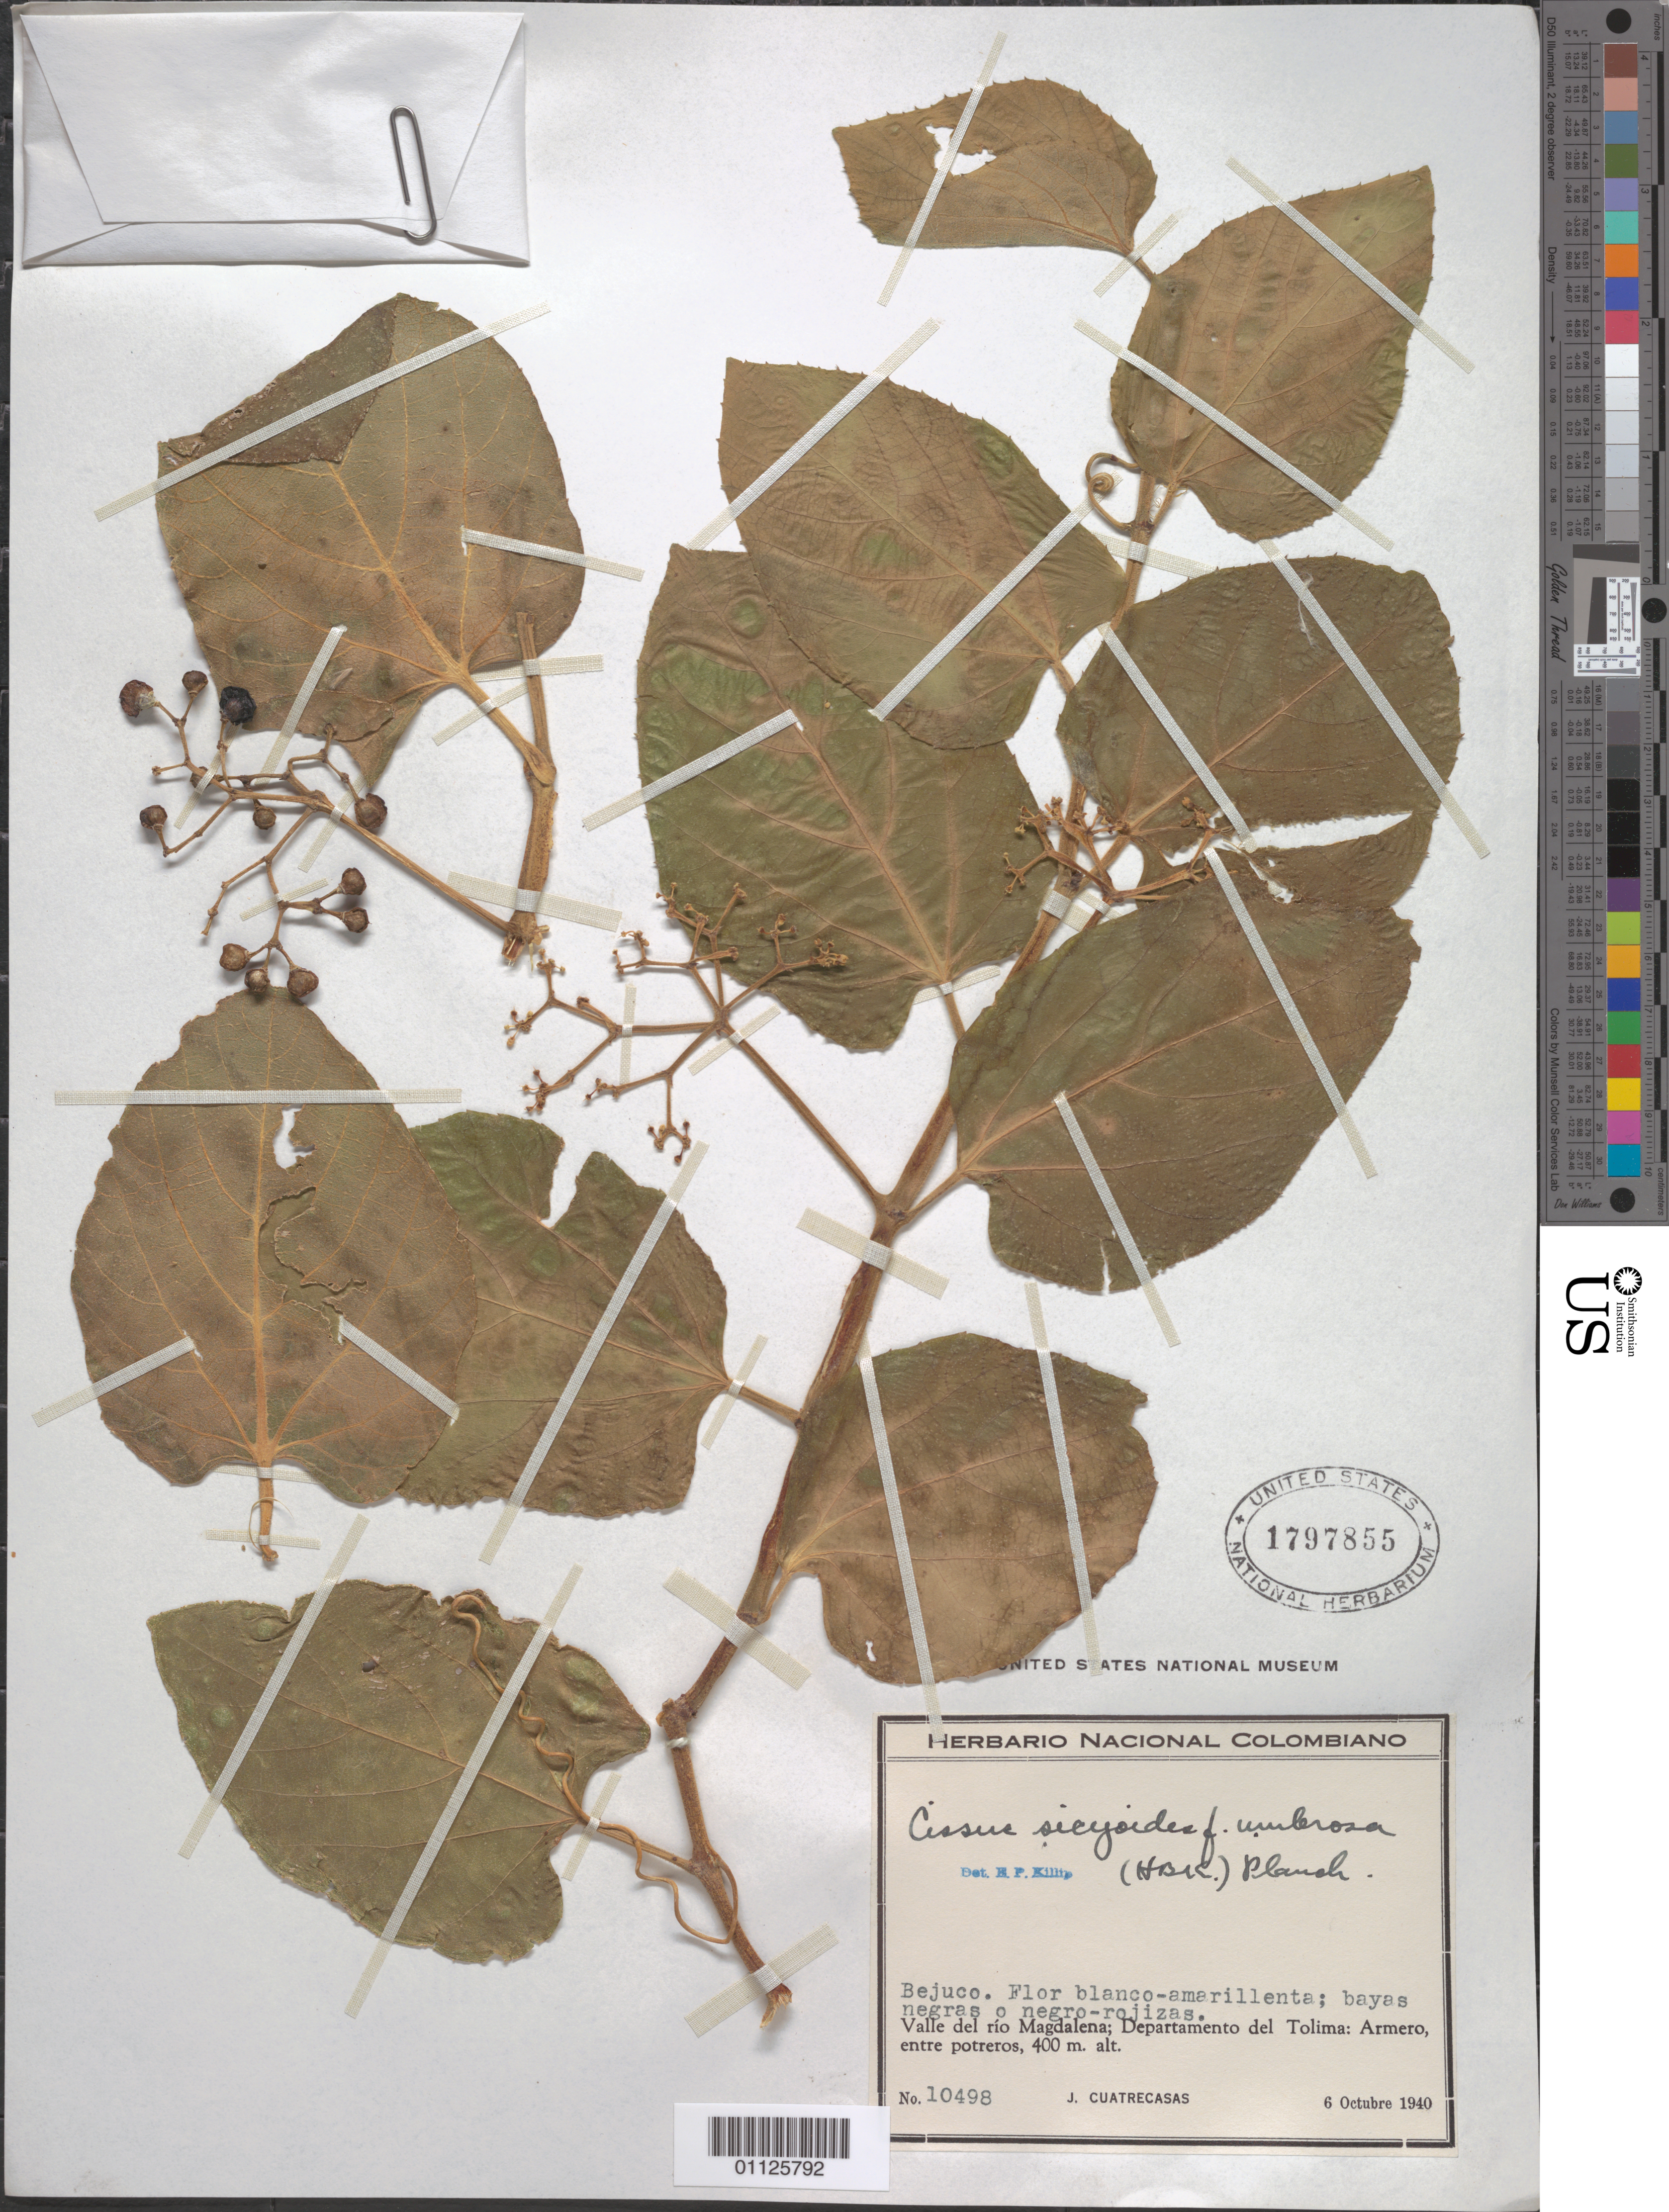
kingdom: Plantae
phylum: Tracheophyta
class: Magnoliopsida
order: Vitales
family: Vitaceae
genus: Cissus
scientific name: Cissus verticillata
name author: (L.) Nicolson & C.E. Jarvis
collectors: J. Cuatrecasas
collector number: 10498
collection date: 1940-10-06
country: Colombia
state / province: Tolima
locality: Valle del rio Magdalena: Armero entre potreros.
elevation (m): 400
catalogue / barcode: US 1797855